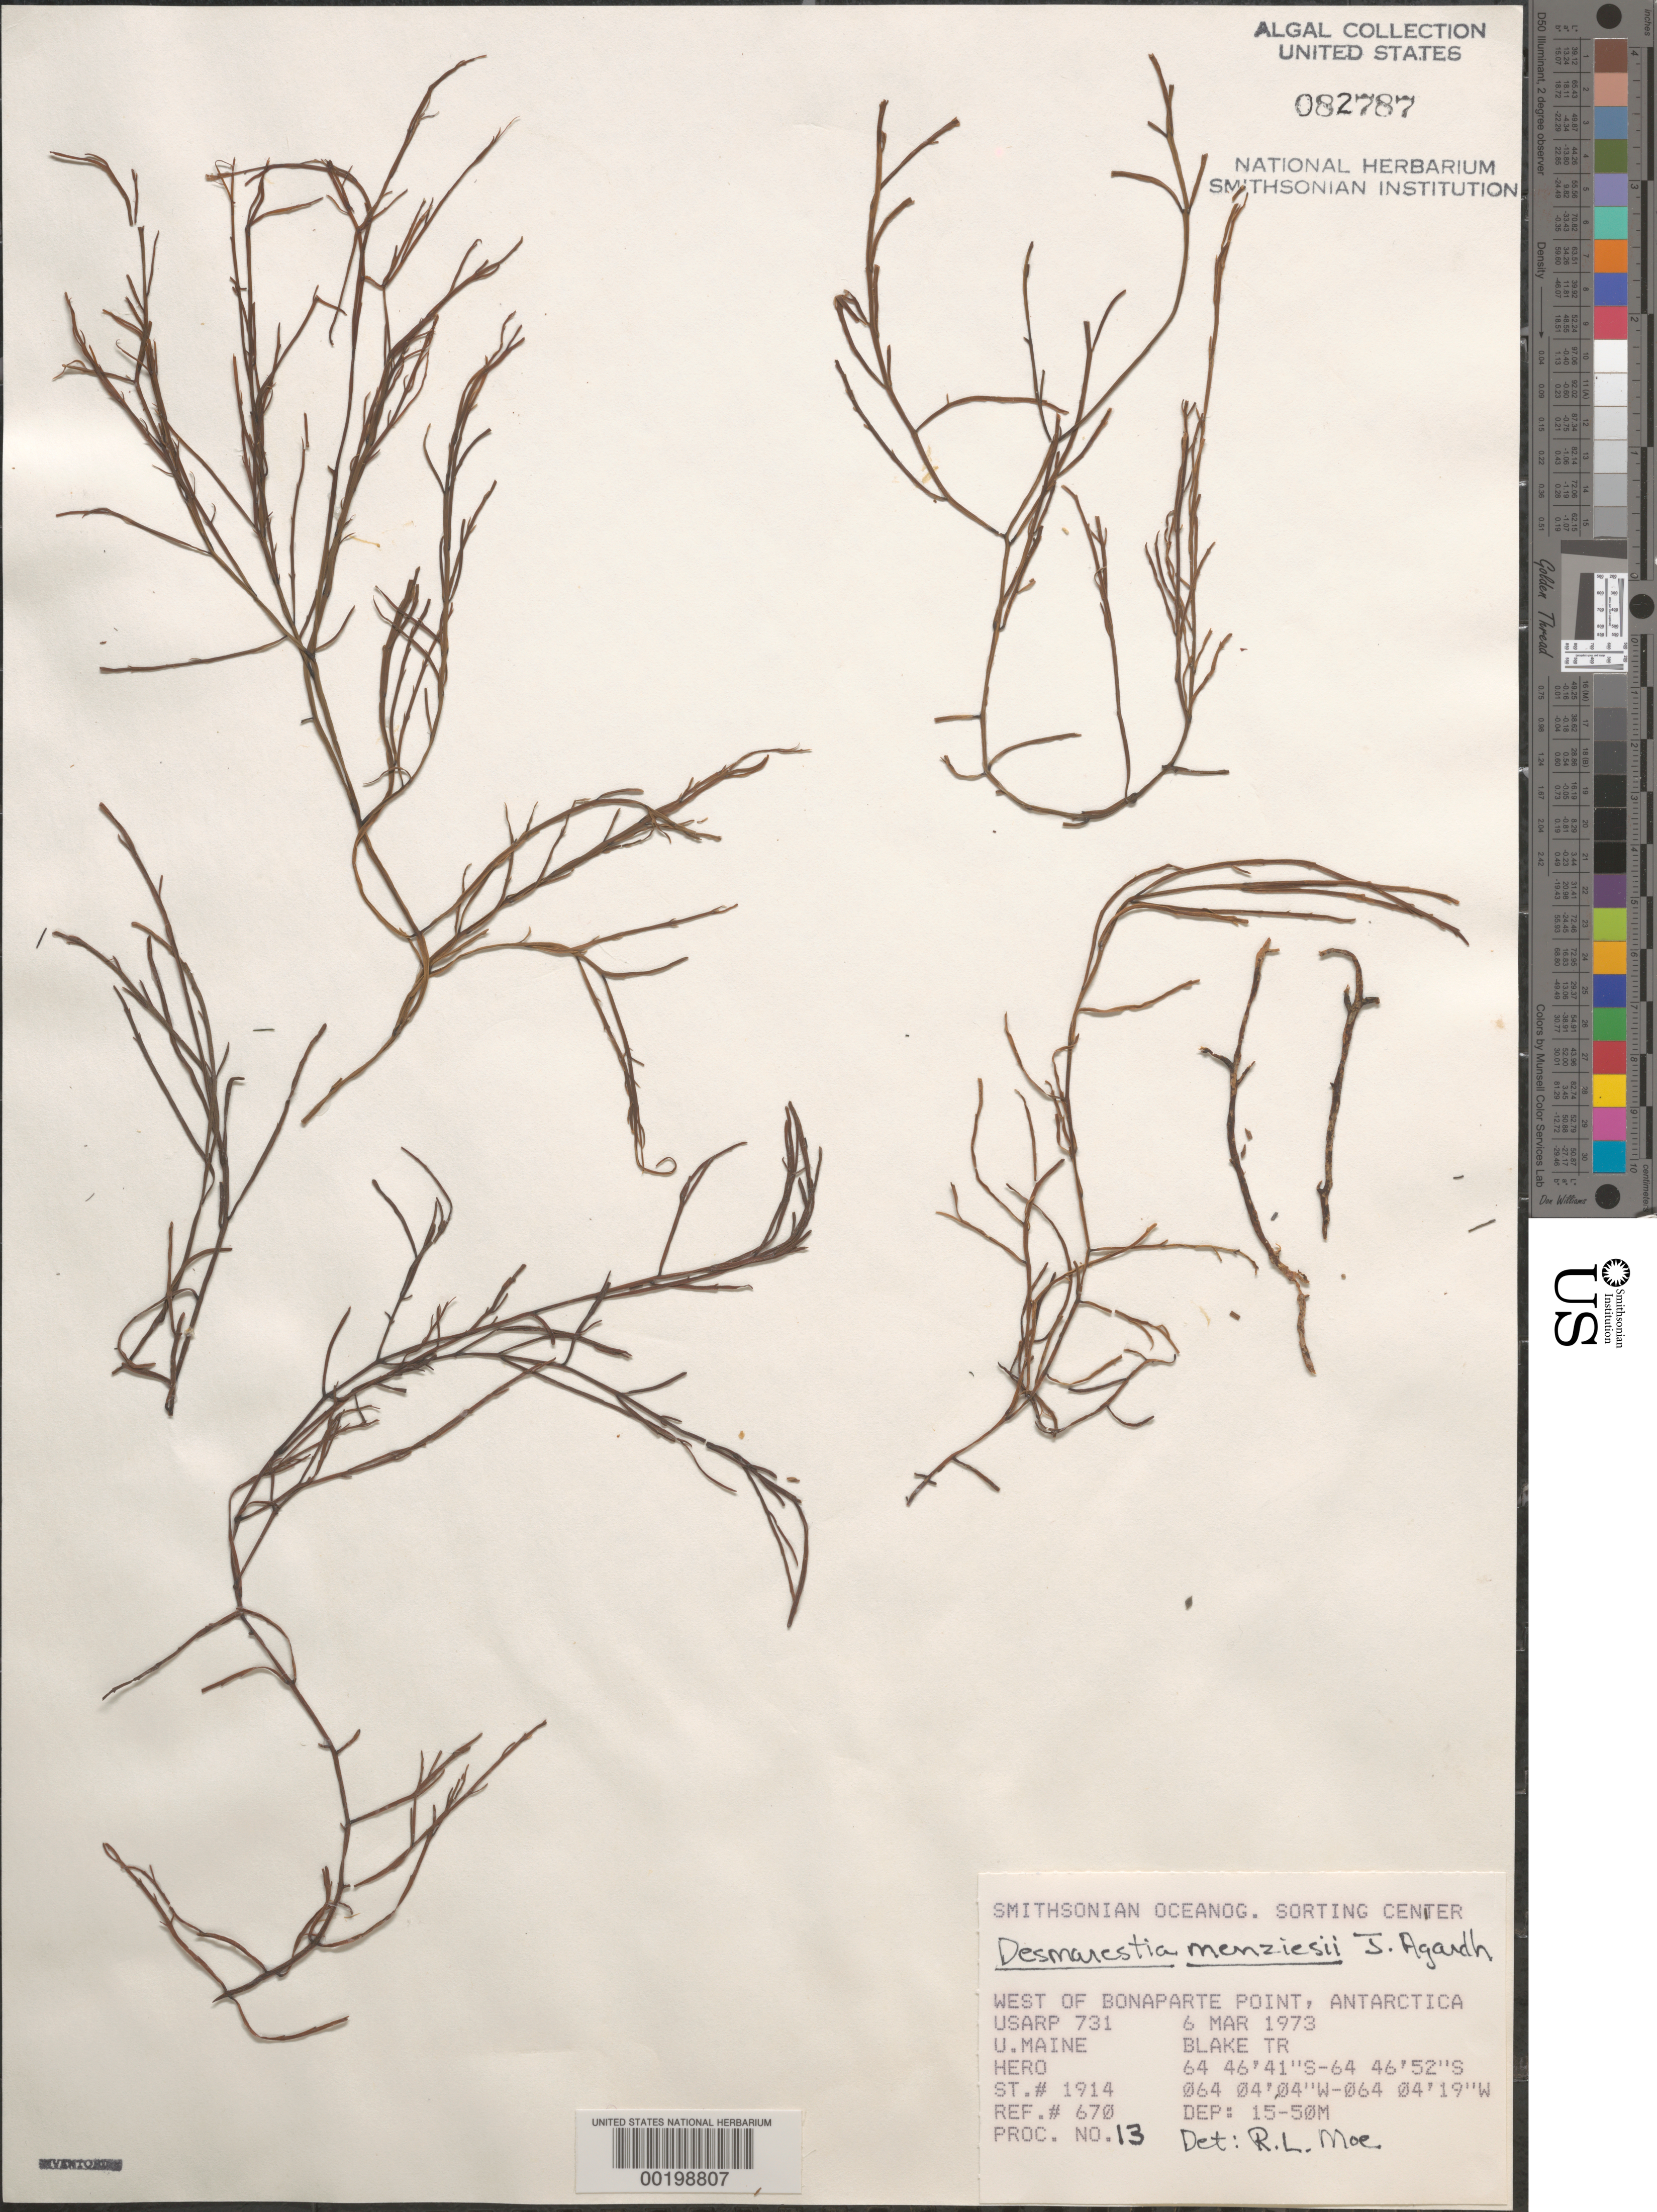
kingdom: Chromista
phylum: Ochrophyta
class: Phaeophyceae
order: Desmarestiales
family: Desmarestiaceae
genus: Desmarestia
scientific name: Desmarestia menziesii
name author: J. Agardh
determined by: Moe, R. L.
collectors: University of Maine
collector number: Station 1914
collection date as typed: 06 Mar 1973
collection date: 1973-03-06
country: Antarctica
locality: Antarctic Peninsula, west of Bonaparte Point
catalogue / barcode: US 82787